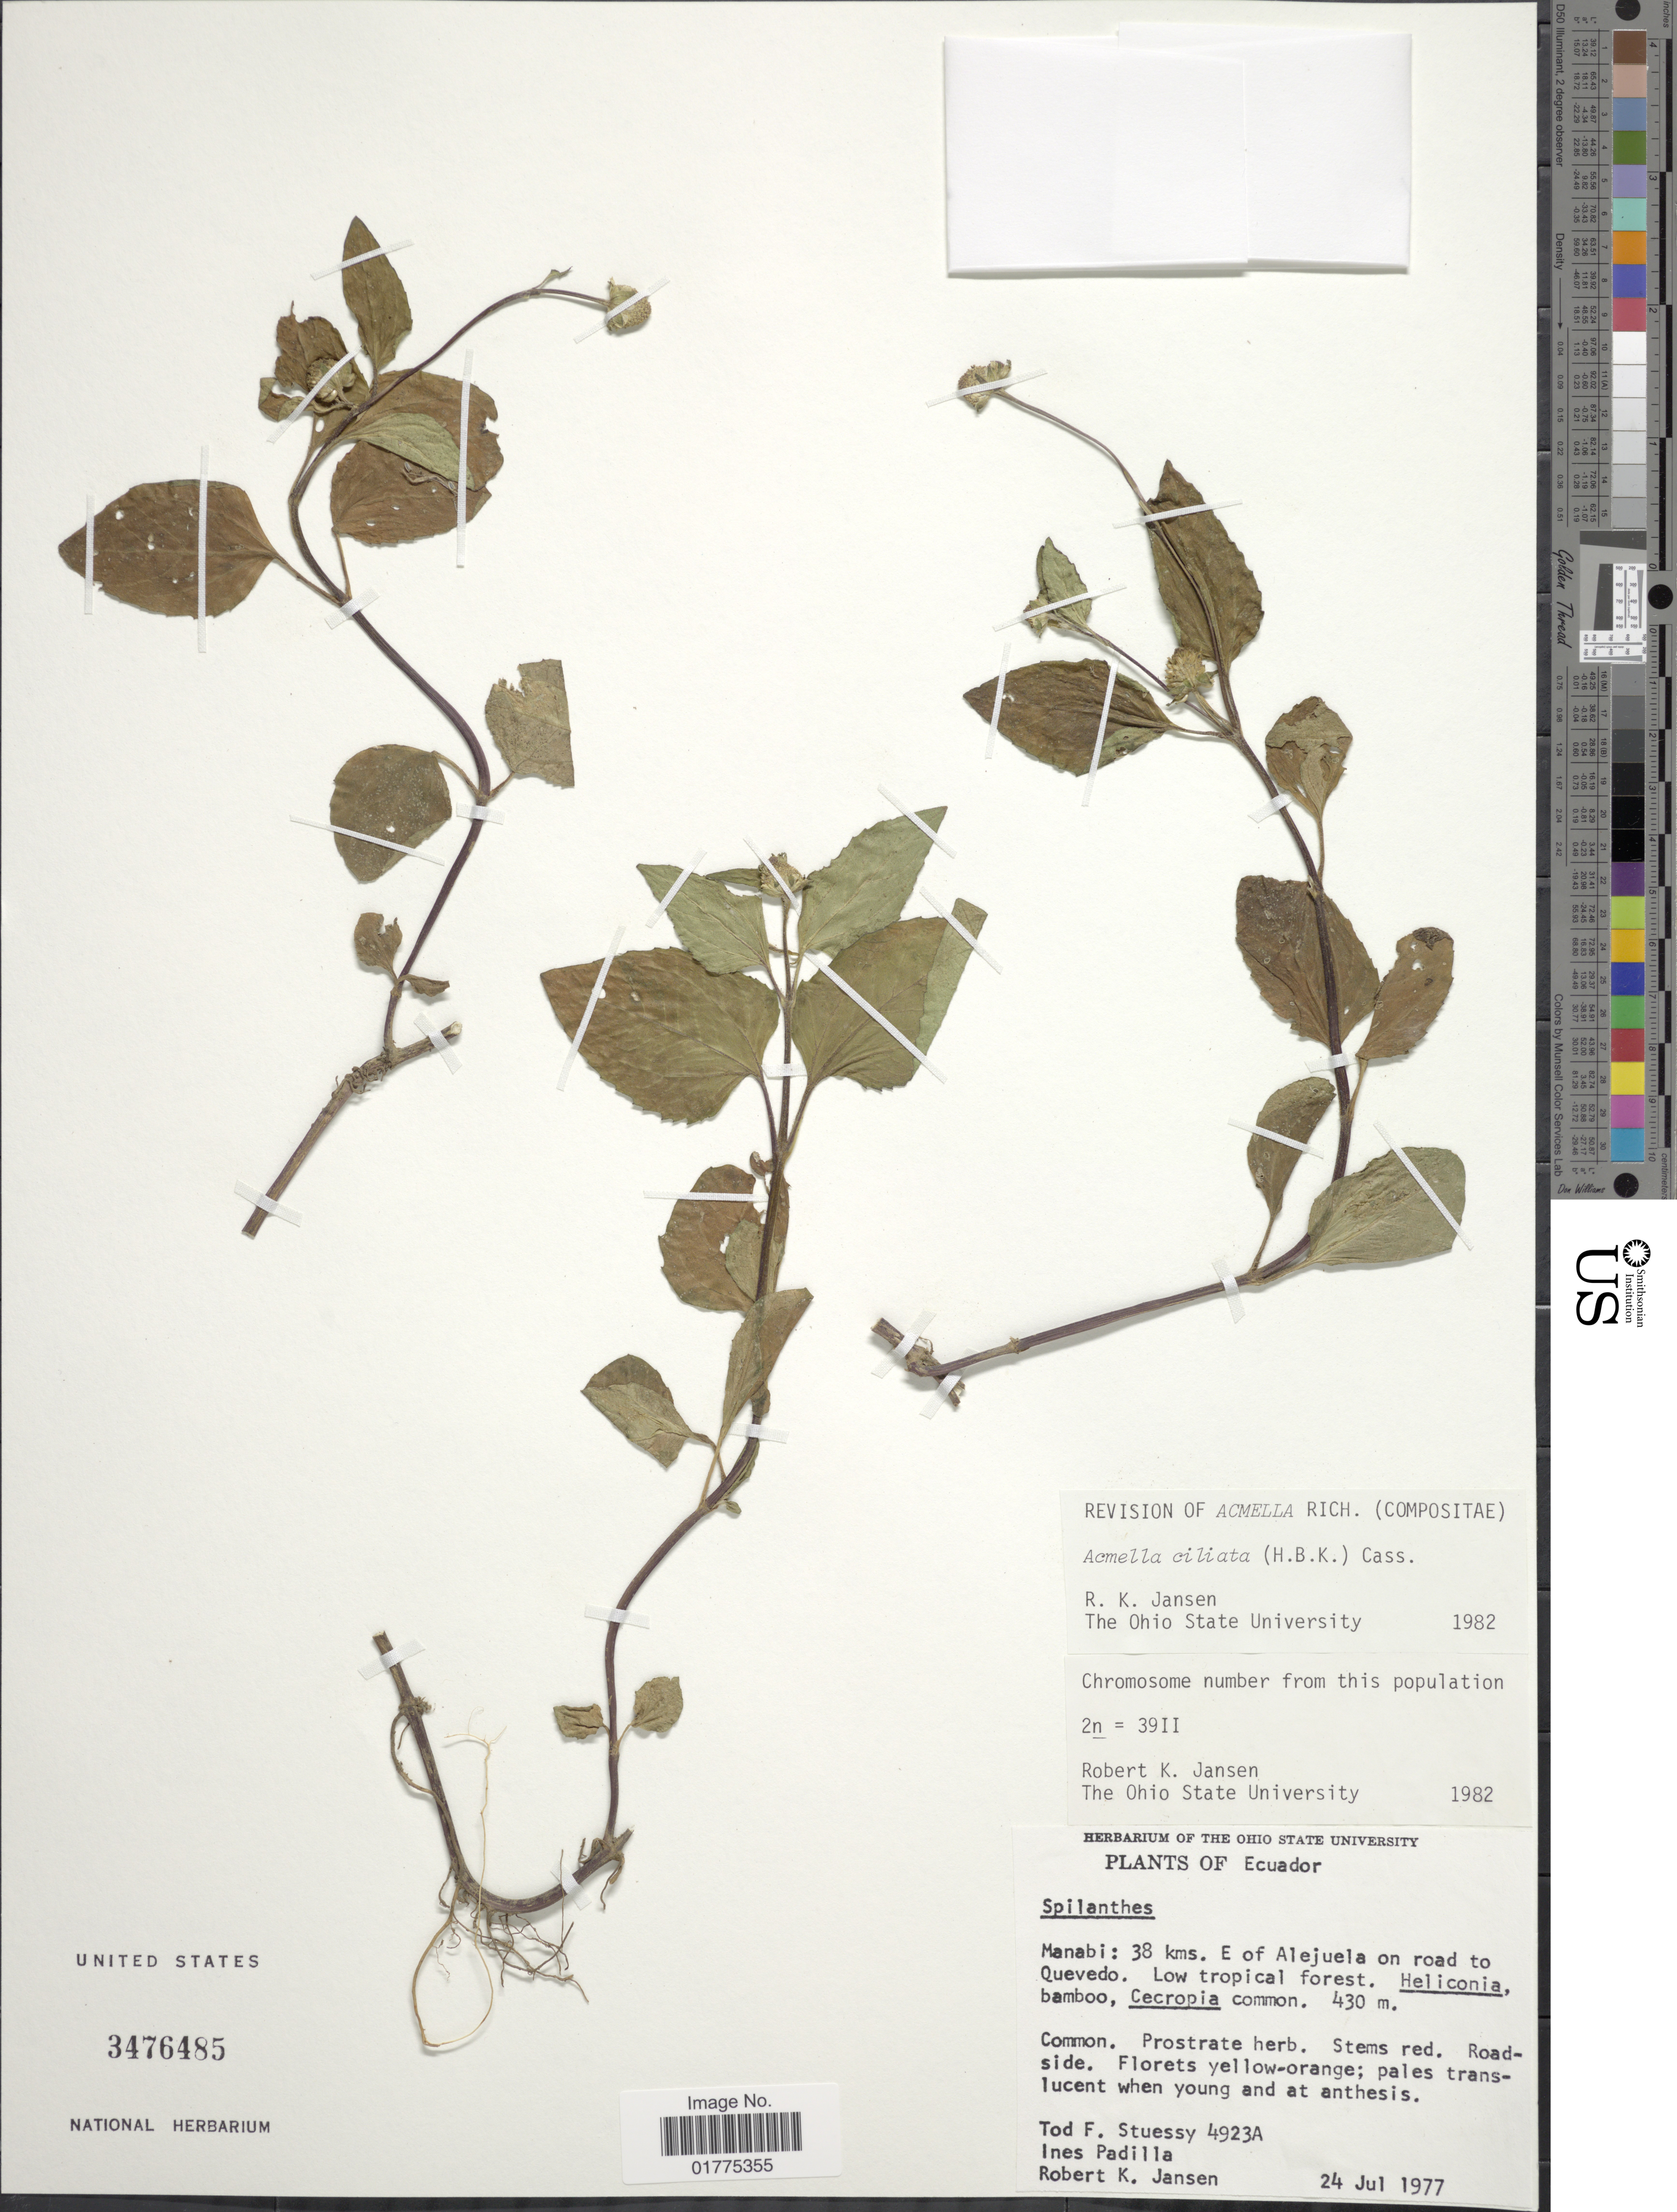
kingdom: Plantae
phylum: Tracheophyta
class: Magnoliopsida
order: Asterales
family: Asteraceae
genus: Acmella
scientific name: Acmella ciliata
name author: (Kunth) Cass.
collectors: T. Stuessy, I. Padilla & R. K. Jansen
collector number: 4923A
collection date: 1977-07-24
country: Ecuador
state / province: Manabí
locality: Manabi: 38 kms. E of Alejuela on road to Quevedo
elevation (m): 430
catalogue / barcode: US 3476485